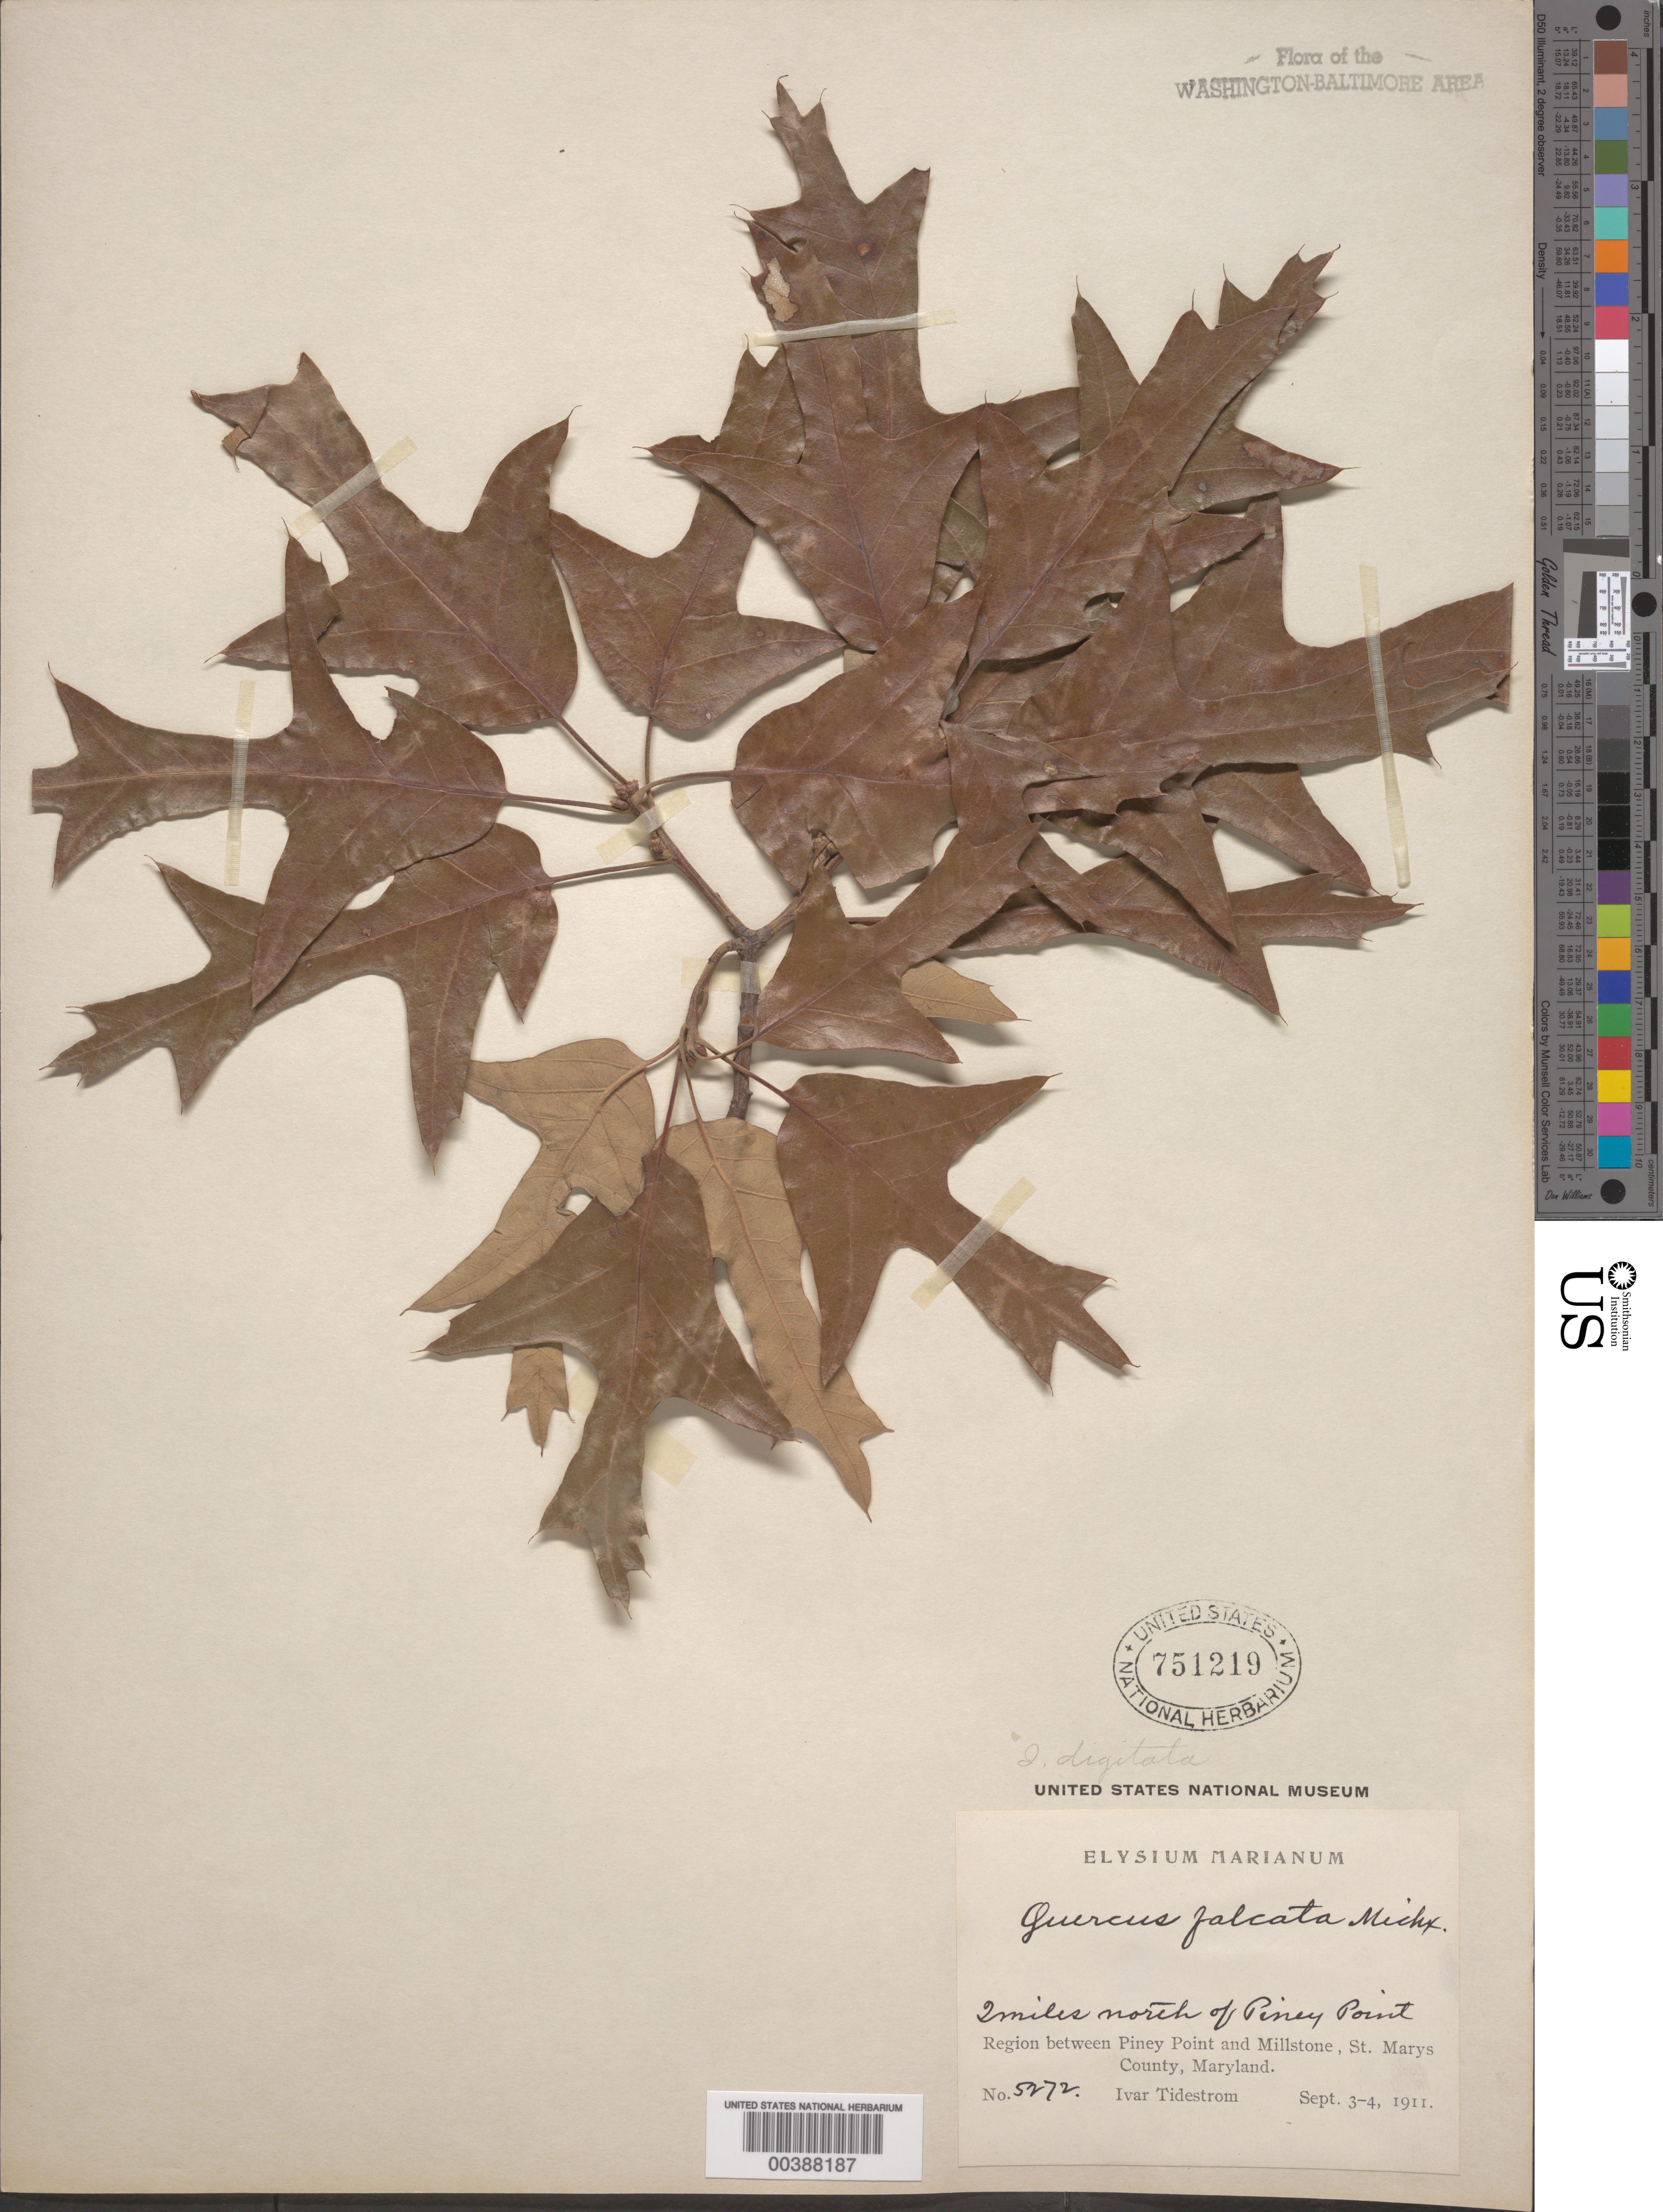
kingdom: Plantae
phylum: Tracheophyta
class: Magnoliopsida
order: Fagales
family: Fagaceae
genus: Quercus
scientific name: Quercus falcata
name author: Michx.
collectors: I. F. Tidestrom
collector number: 5272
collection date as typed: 03 Sep 1911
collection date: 1911-09-03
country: United States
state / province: Maryland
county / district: St. Mary's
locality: North of Piney Point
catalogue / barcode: US 751219